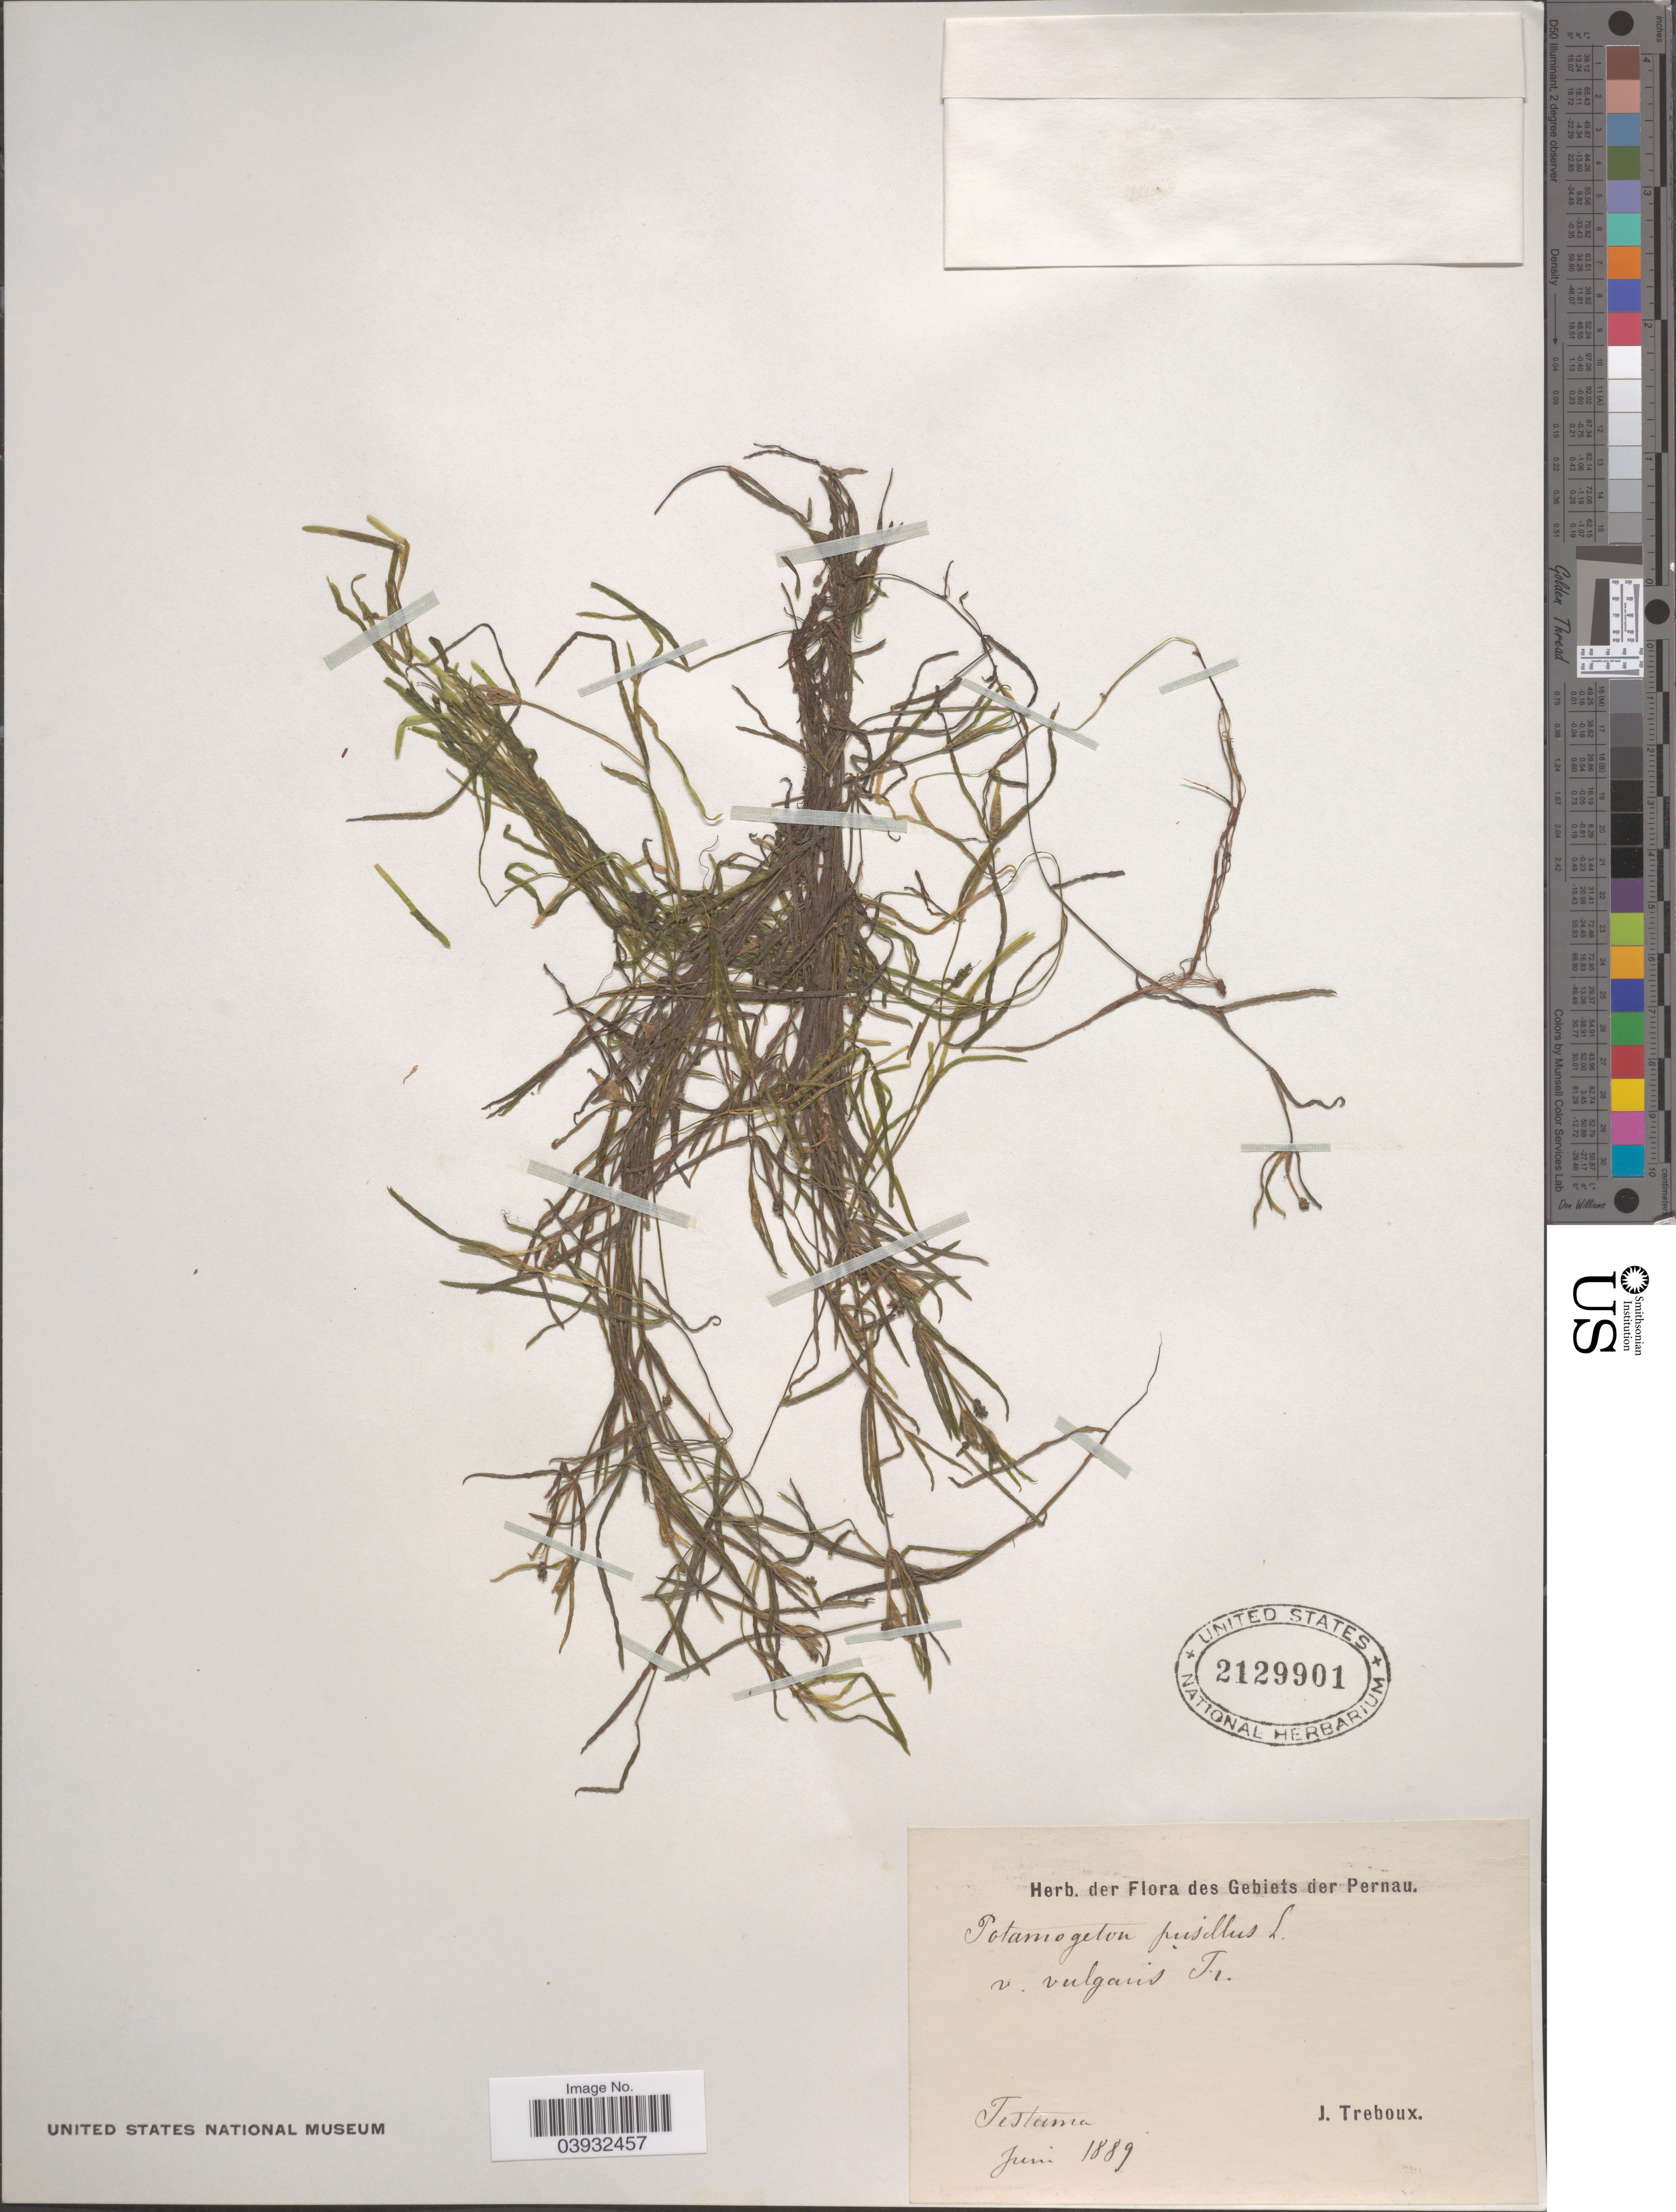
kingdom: Plantae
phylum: Tracheophyta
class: Liliopsida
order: Alismatales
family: Potamogetonaceae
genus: Potamogeton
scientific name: Potamogeton pusillus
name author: L.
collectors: J. Treboux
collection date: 1889-06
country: Estonia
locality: Testama.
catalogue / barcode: US 2129901